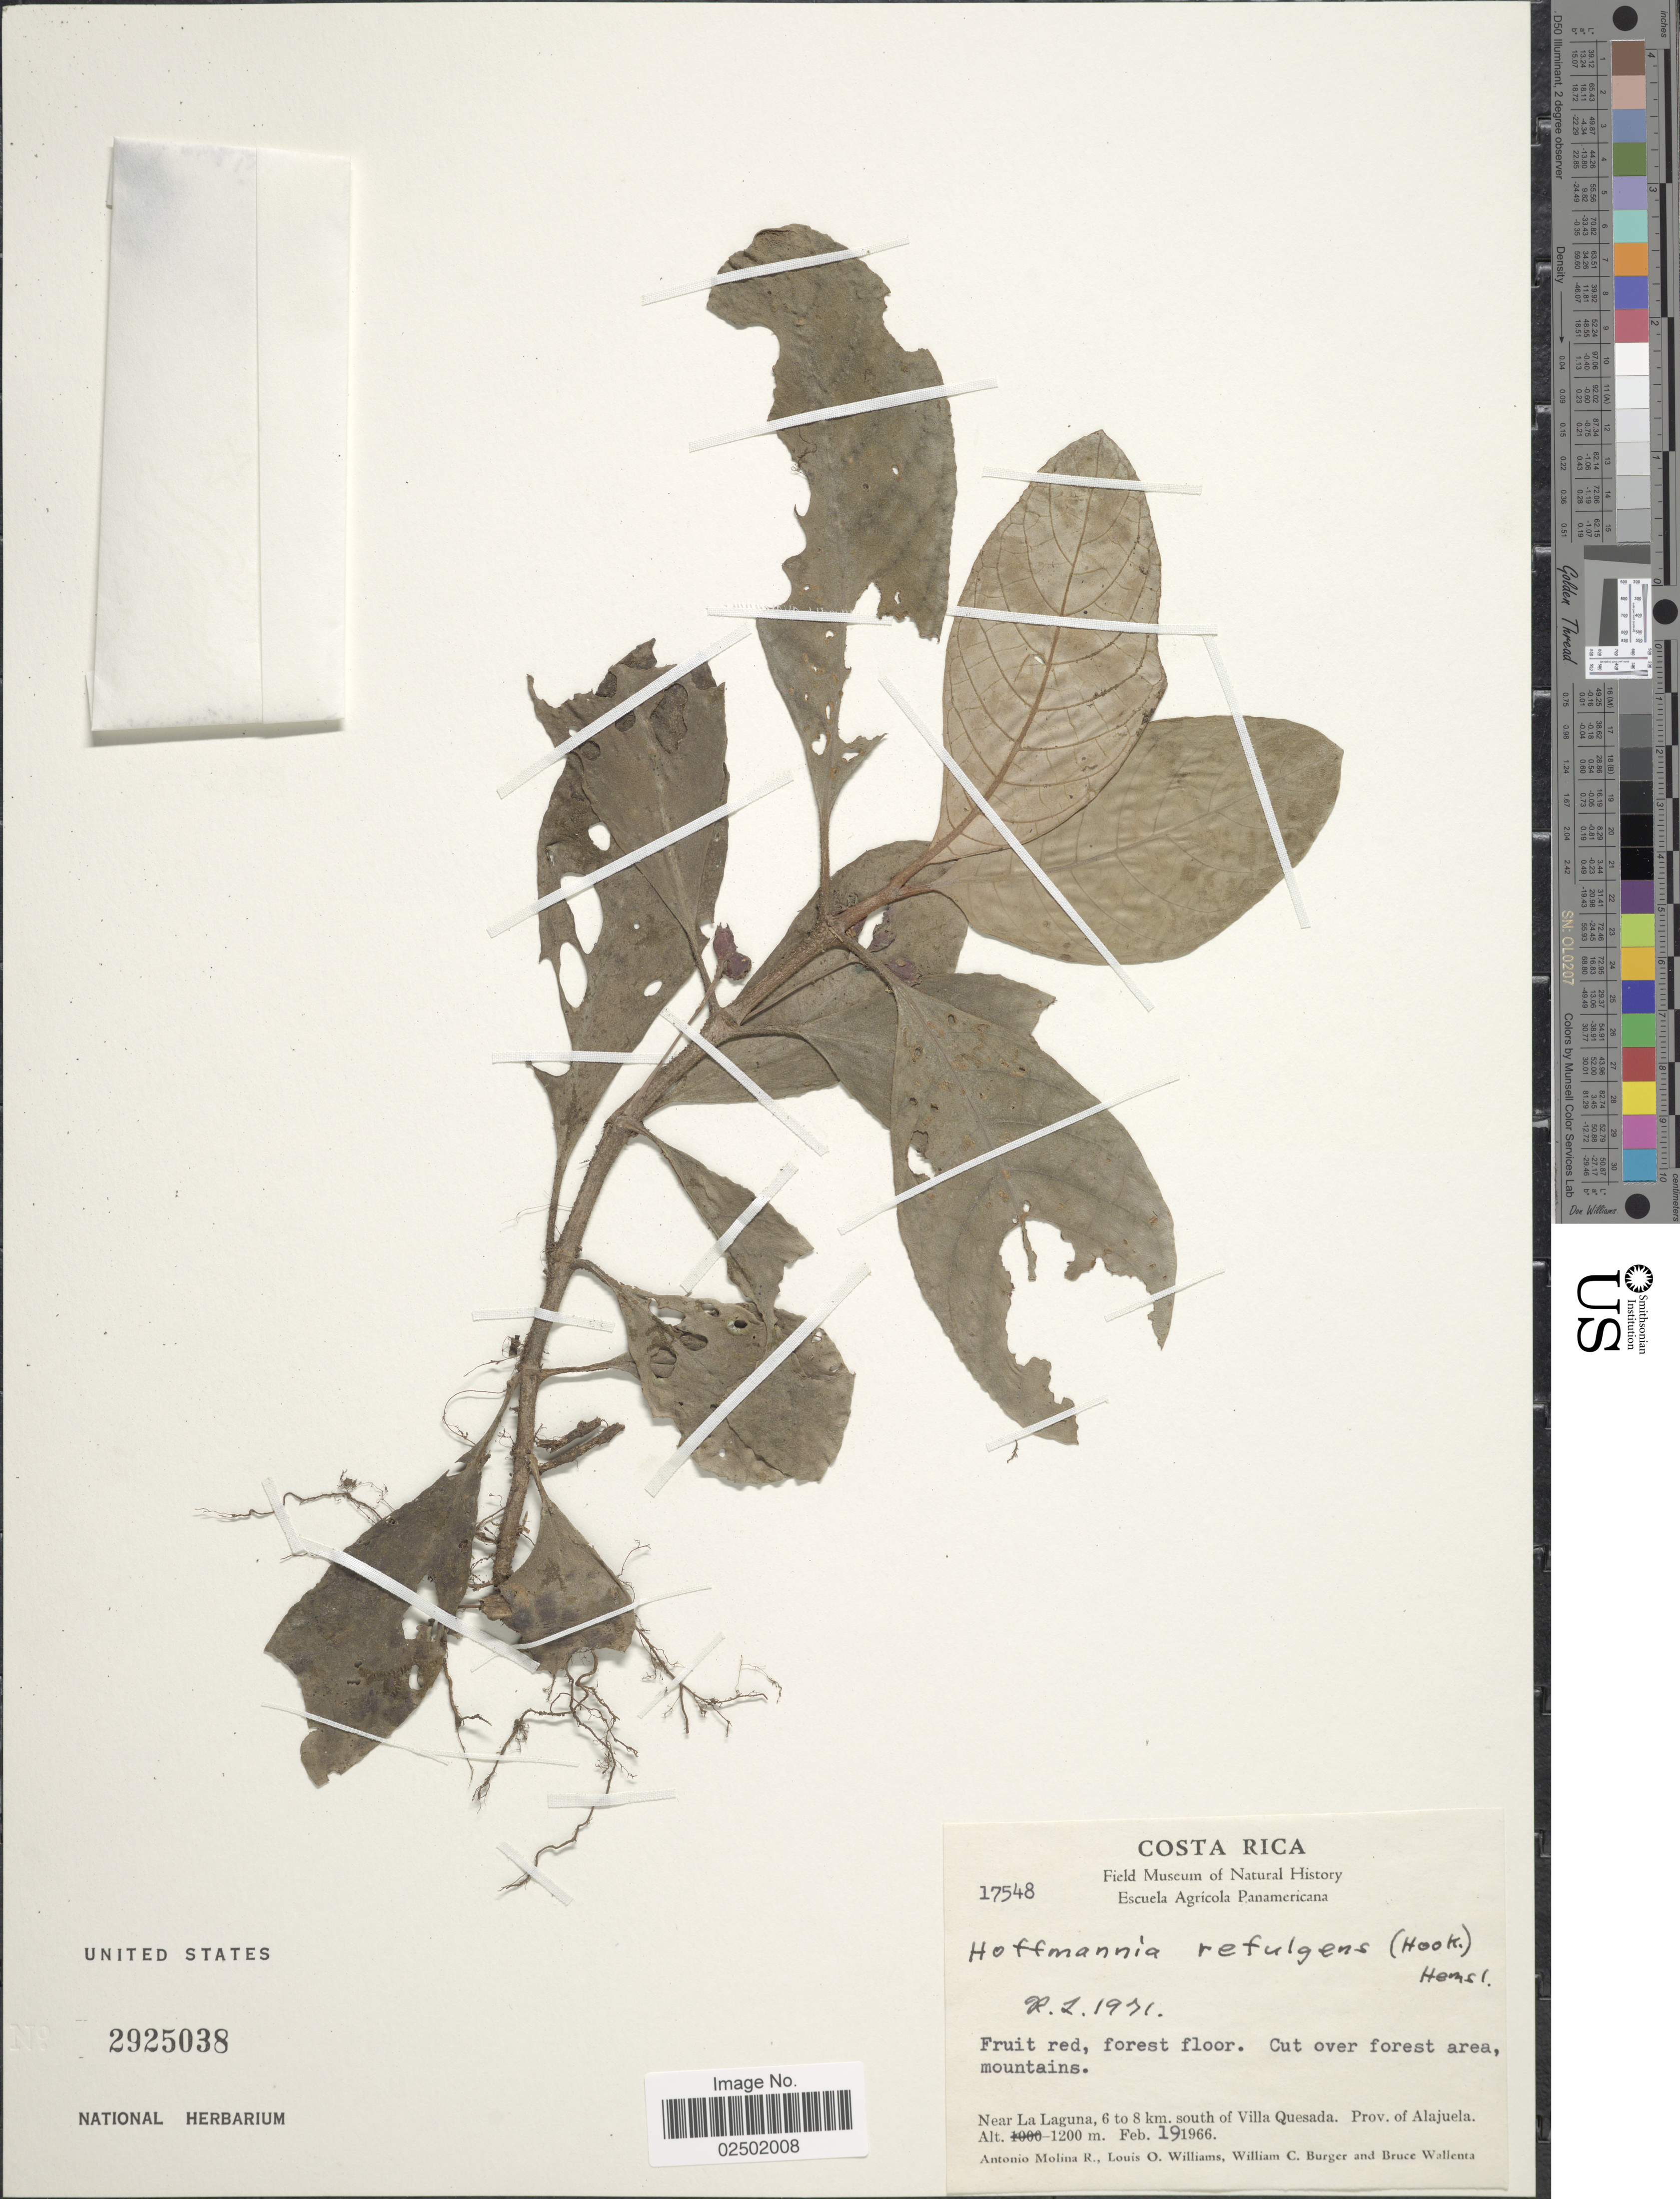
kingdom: Plantae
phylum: Tracheophyta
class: Magnoliopsida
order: Gentianales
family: Rubiaceae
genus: Hoffmannia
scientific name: Hoffmannia refulgens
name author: (Hook.) Hemsl.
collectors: A. Molina R., L. O. Williams, W. Burger & B. Wallenta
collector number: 17548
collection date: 1966-02-19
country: Costa Rica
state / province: Alajuela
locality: Near La Laguna, 6 to 8 km. south of Villa Quesada. Prov. of Alajuela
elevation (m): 1200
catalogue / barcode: US 2925038